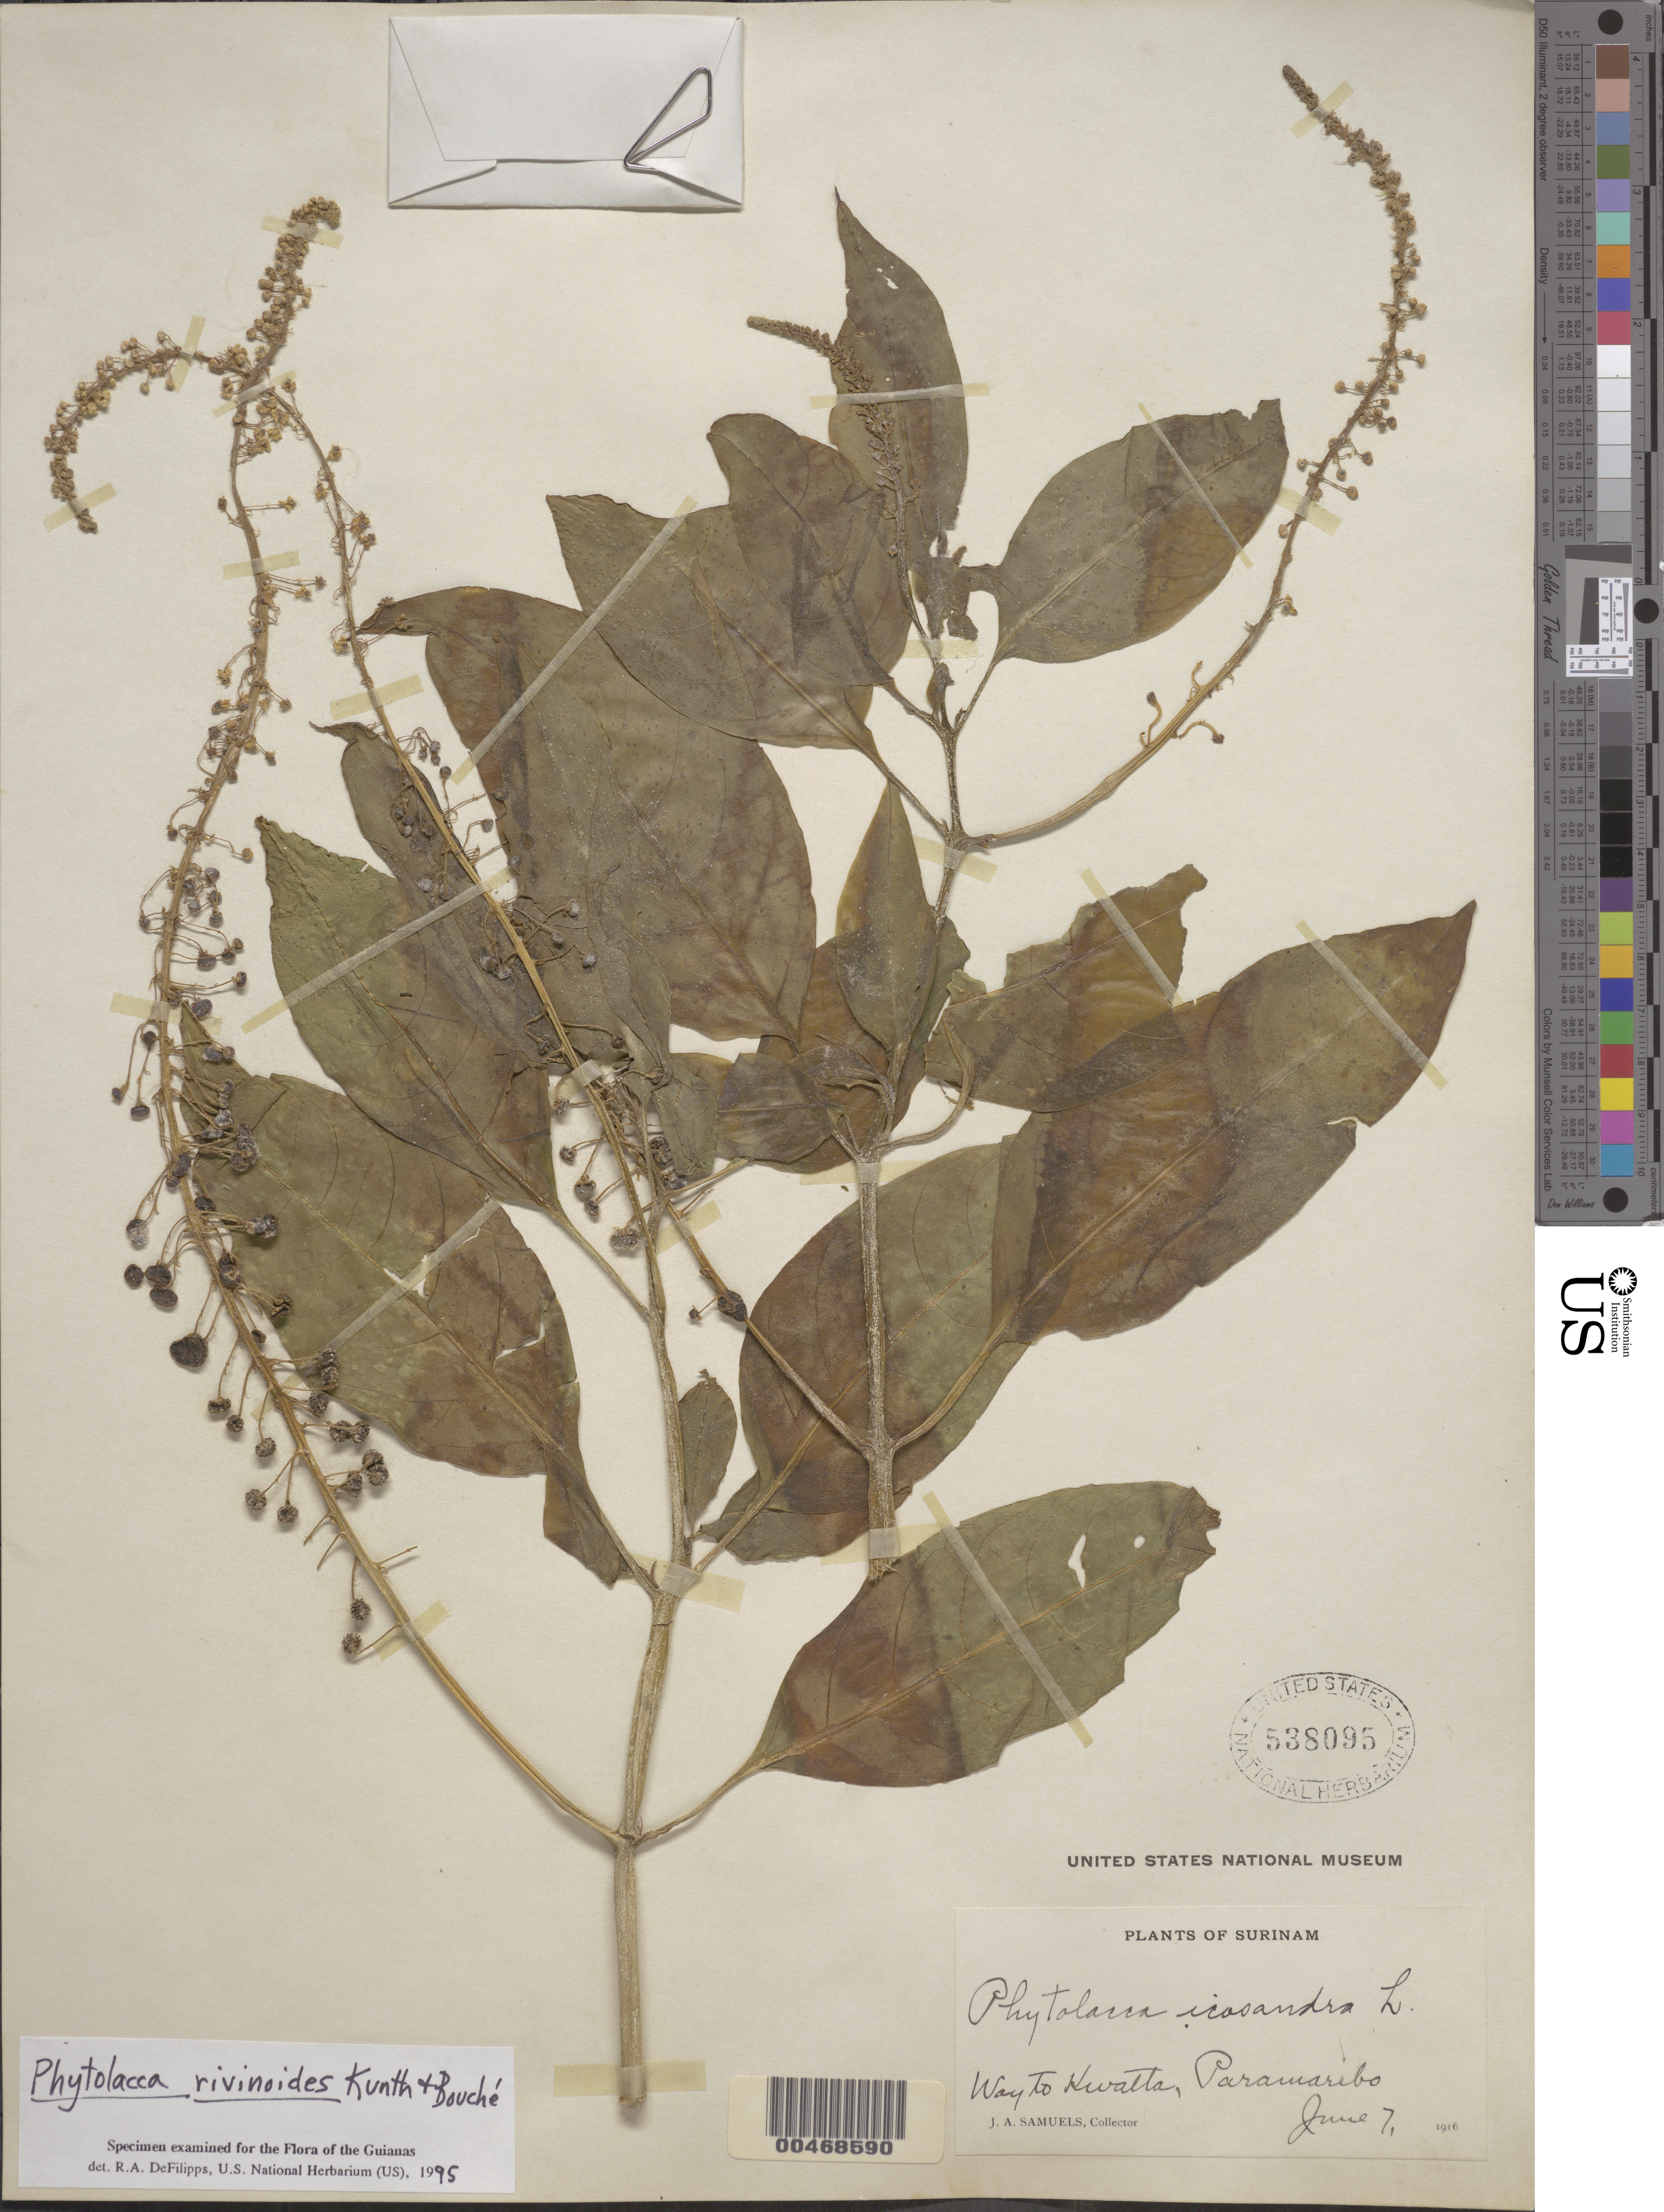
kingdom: Plantae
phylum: Tracheophyta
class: Magnoliopsida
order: Caryophyllales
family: Phytolaccaceae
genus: Phytolacca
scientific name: Phytolacca rivinoides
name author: Kunth & C.D. Bouché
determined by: DeFilipps, R. A.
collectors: J. A. Samuels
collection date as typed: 07 Jun 1916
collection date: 1916-06-07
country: Suriname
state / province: Paramaribo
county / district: Paramaribo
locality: Way to Kwatta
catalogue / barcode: US 538095